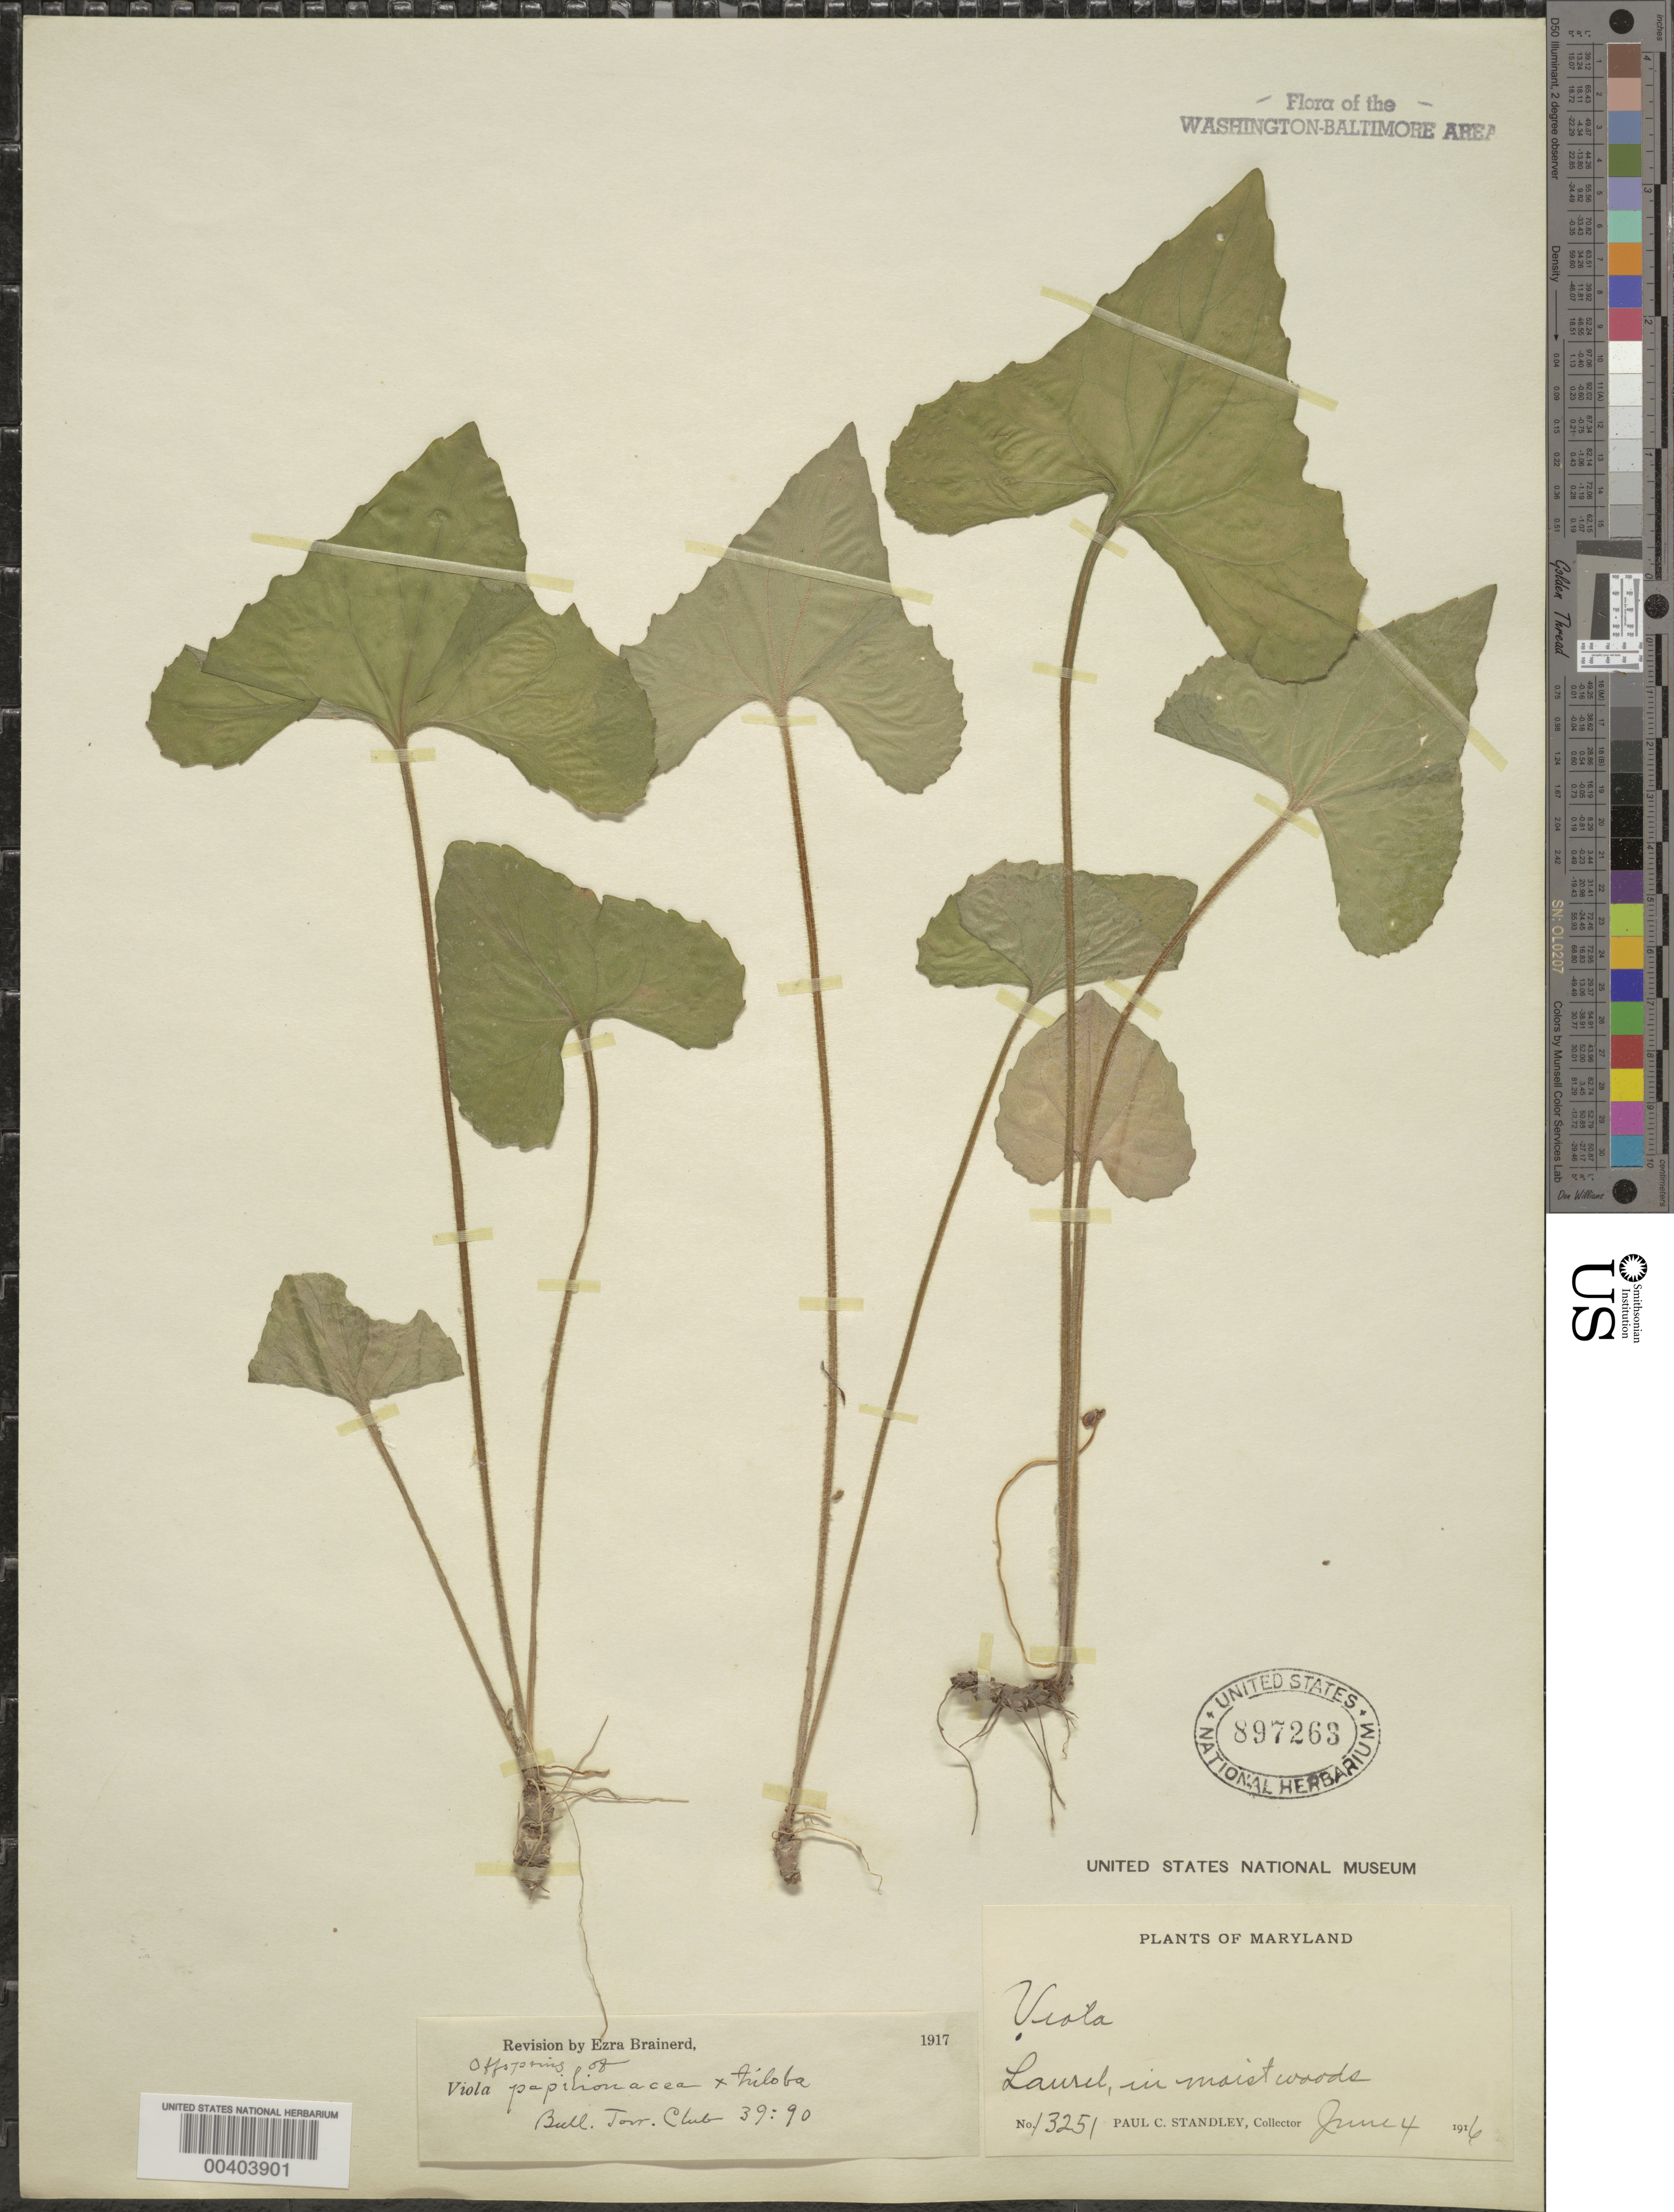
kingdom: Plantae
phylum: Tracheophyta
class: Magnoliopsida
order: Malpighiales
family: Violaceae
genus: Viola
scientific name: Viola papilionacea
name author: Pursh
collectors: P. C. Standley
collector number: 13251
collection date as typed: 04 Jun 1916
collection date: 1916-06-04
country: United States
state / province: Maryland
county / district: Prince George's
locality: Laurel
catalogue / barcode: US 897263